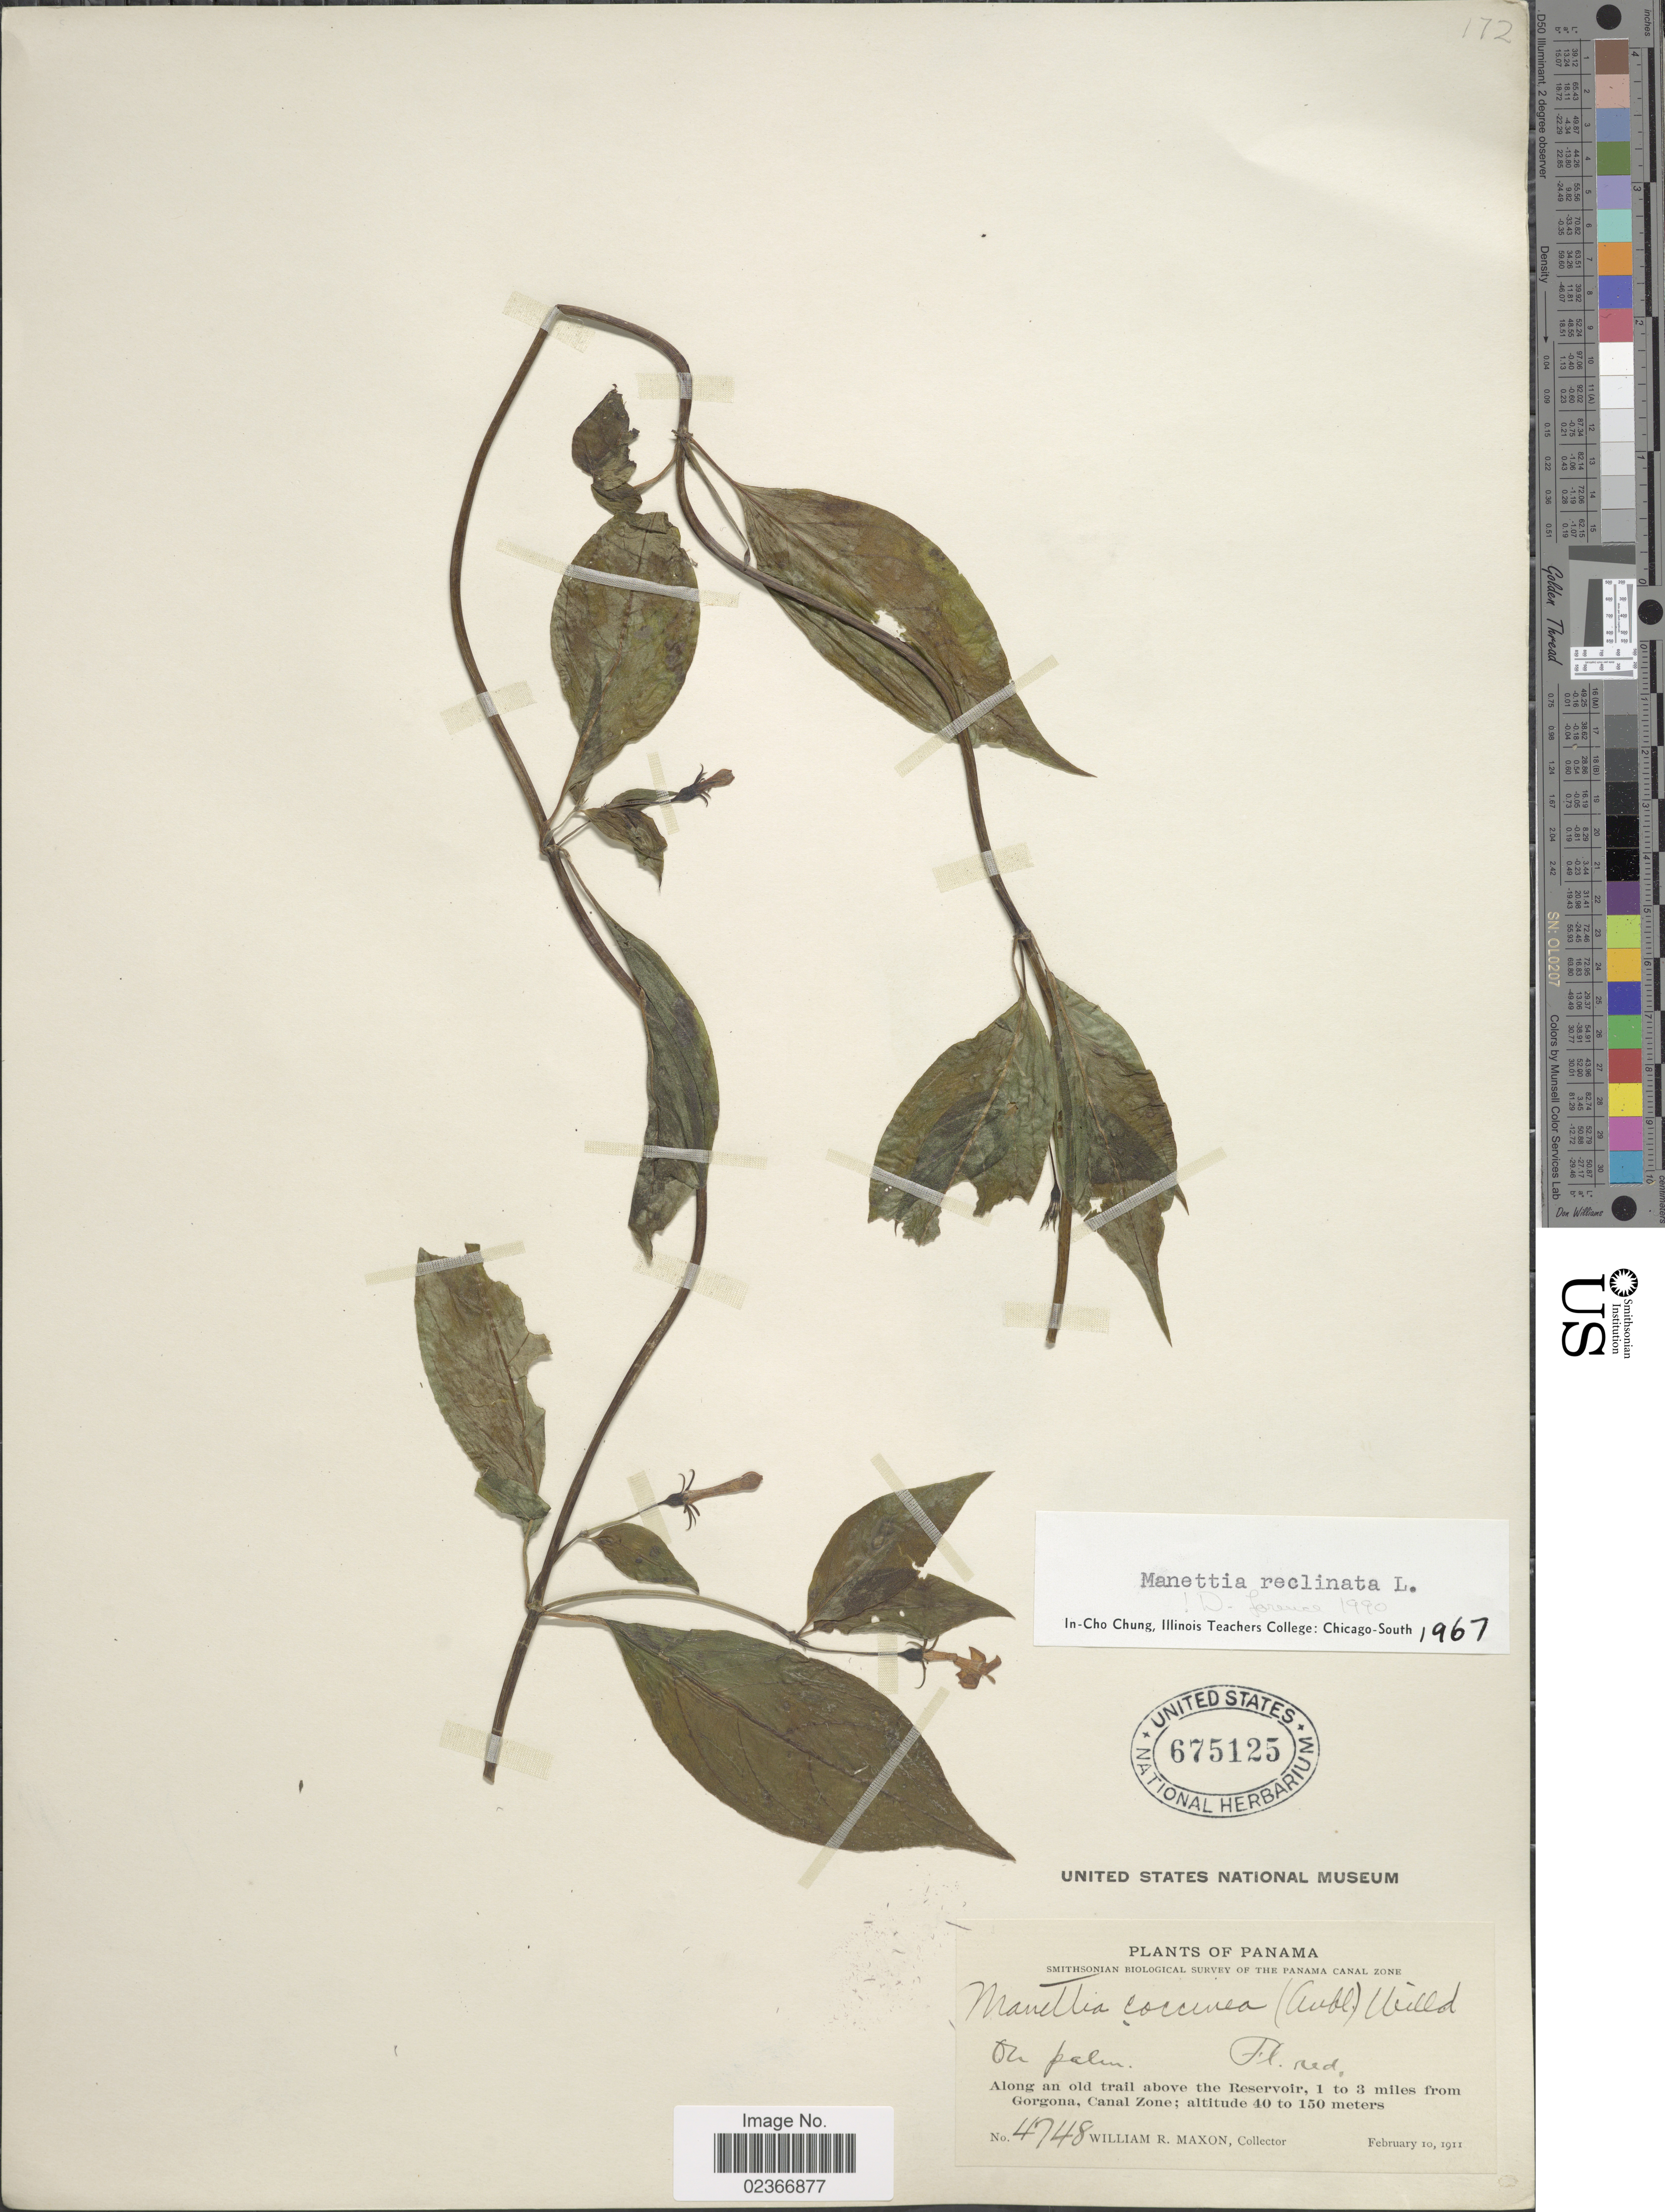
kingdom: Plantae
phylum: Tracheophyta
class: Magnoliopsida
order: Gentianales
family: Rubiaceae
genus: Manettia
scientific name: Manettia reclinata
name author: L.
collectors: W. R. Maxon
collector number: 4748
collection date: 1911-02-10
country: Panama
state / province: Colón / Panamá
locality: Along an old trail above the Reservoir, 1 to 3 miles from Gorgona, Canal Zone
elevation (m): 40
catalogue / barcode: US 675125